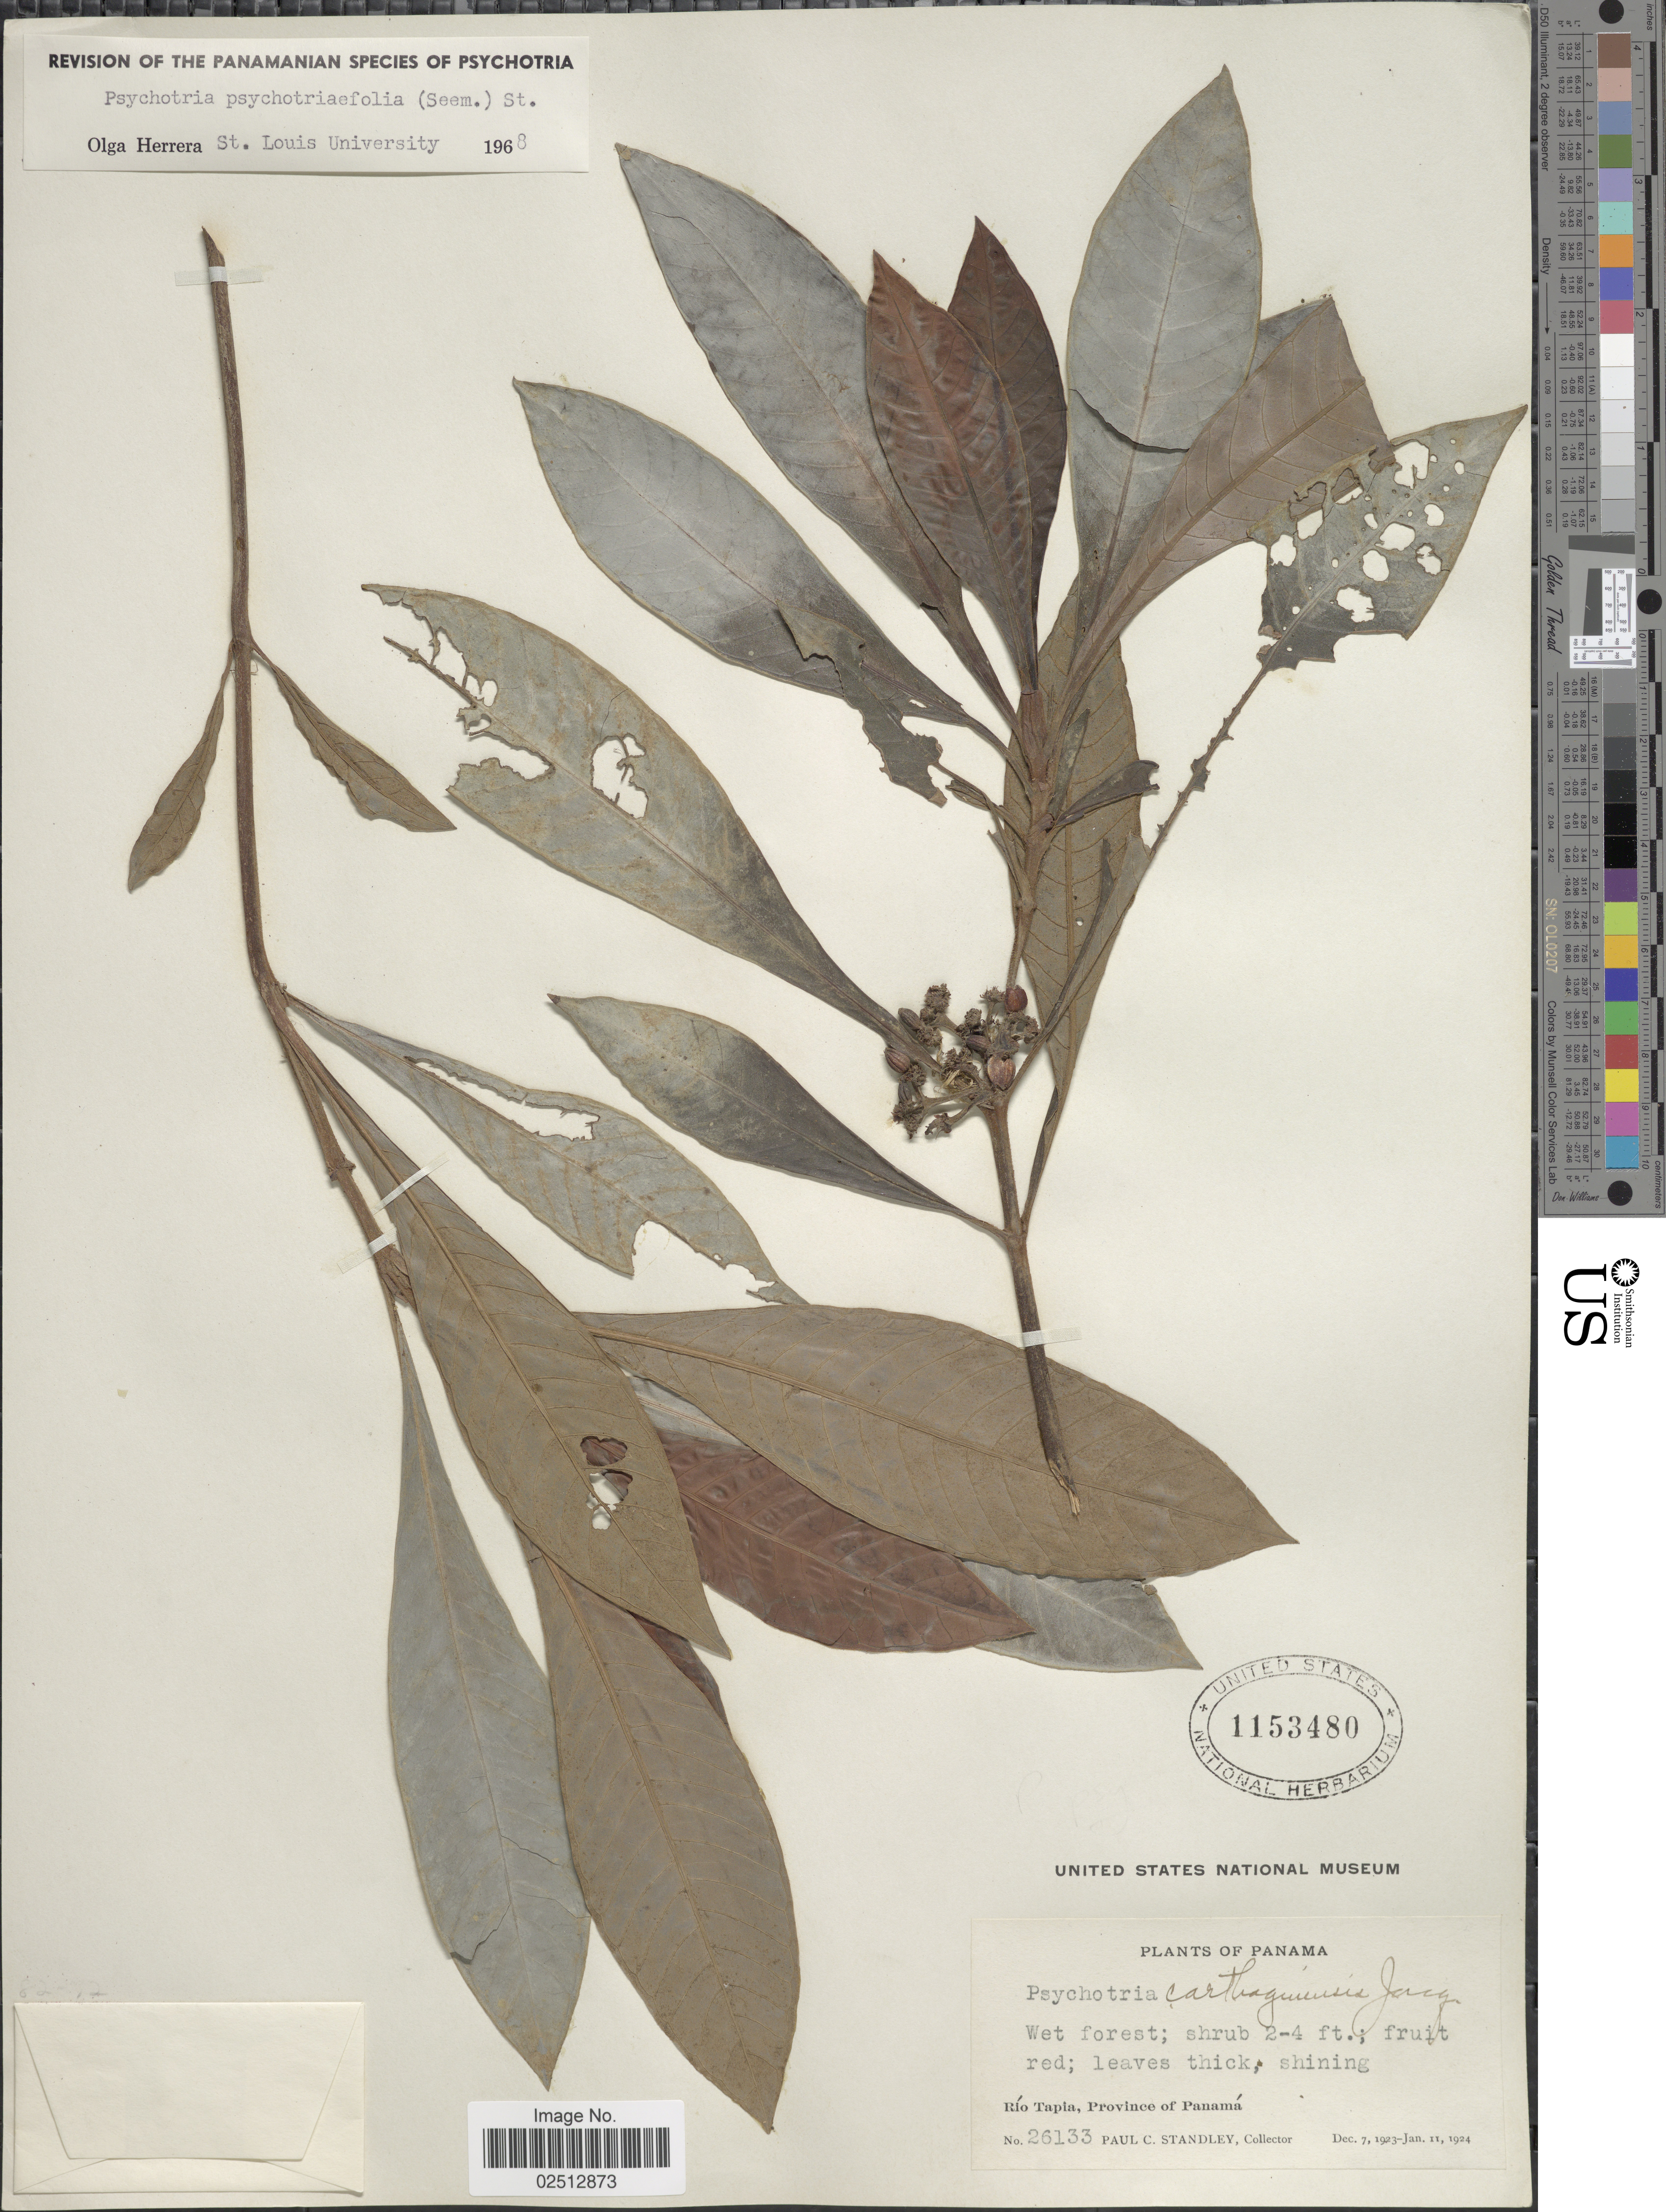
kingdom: Plantae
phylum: Tracheophyta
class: Magnoliopsida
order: Gentianales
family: Rubiaceae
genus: Psychotria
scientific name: Psychotria psychotriaefolia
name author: (Seem.) Standl.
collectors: P. C. Standley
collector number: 26133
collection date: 1923-12-07/1924-01-11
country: Panama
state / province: Panamá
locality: Rio Tapia, Province of Panama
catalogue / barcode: US 1153480